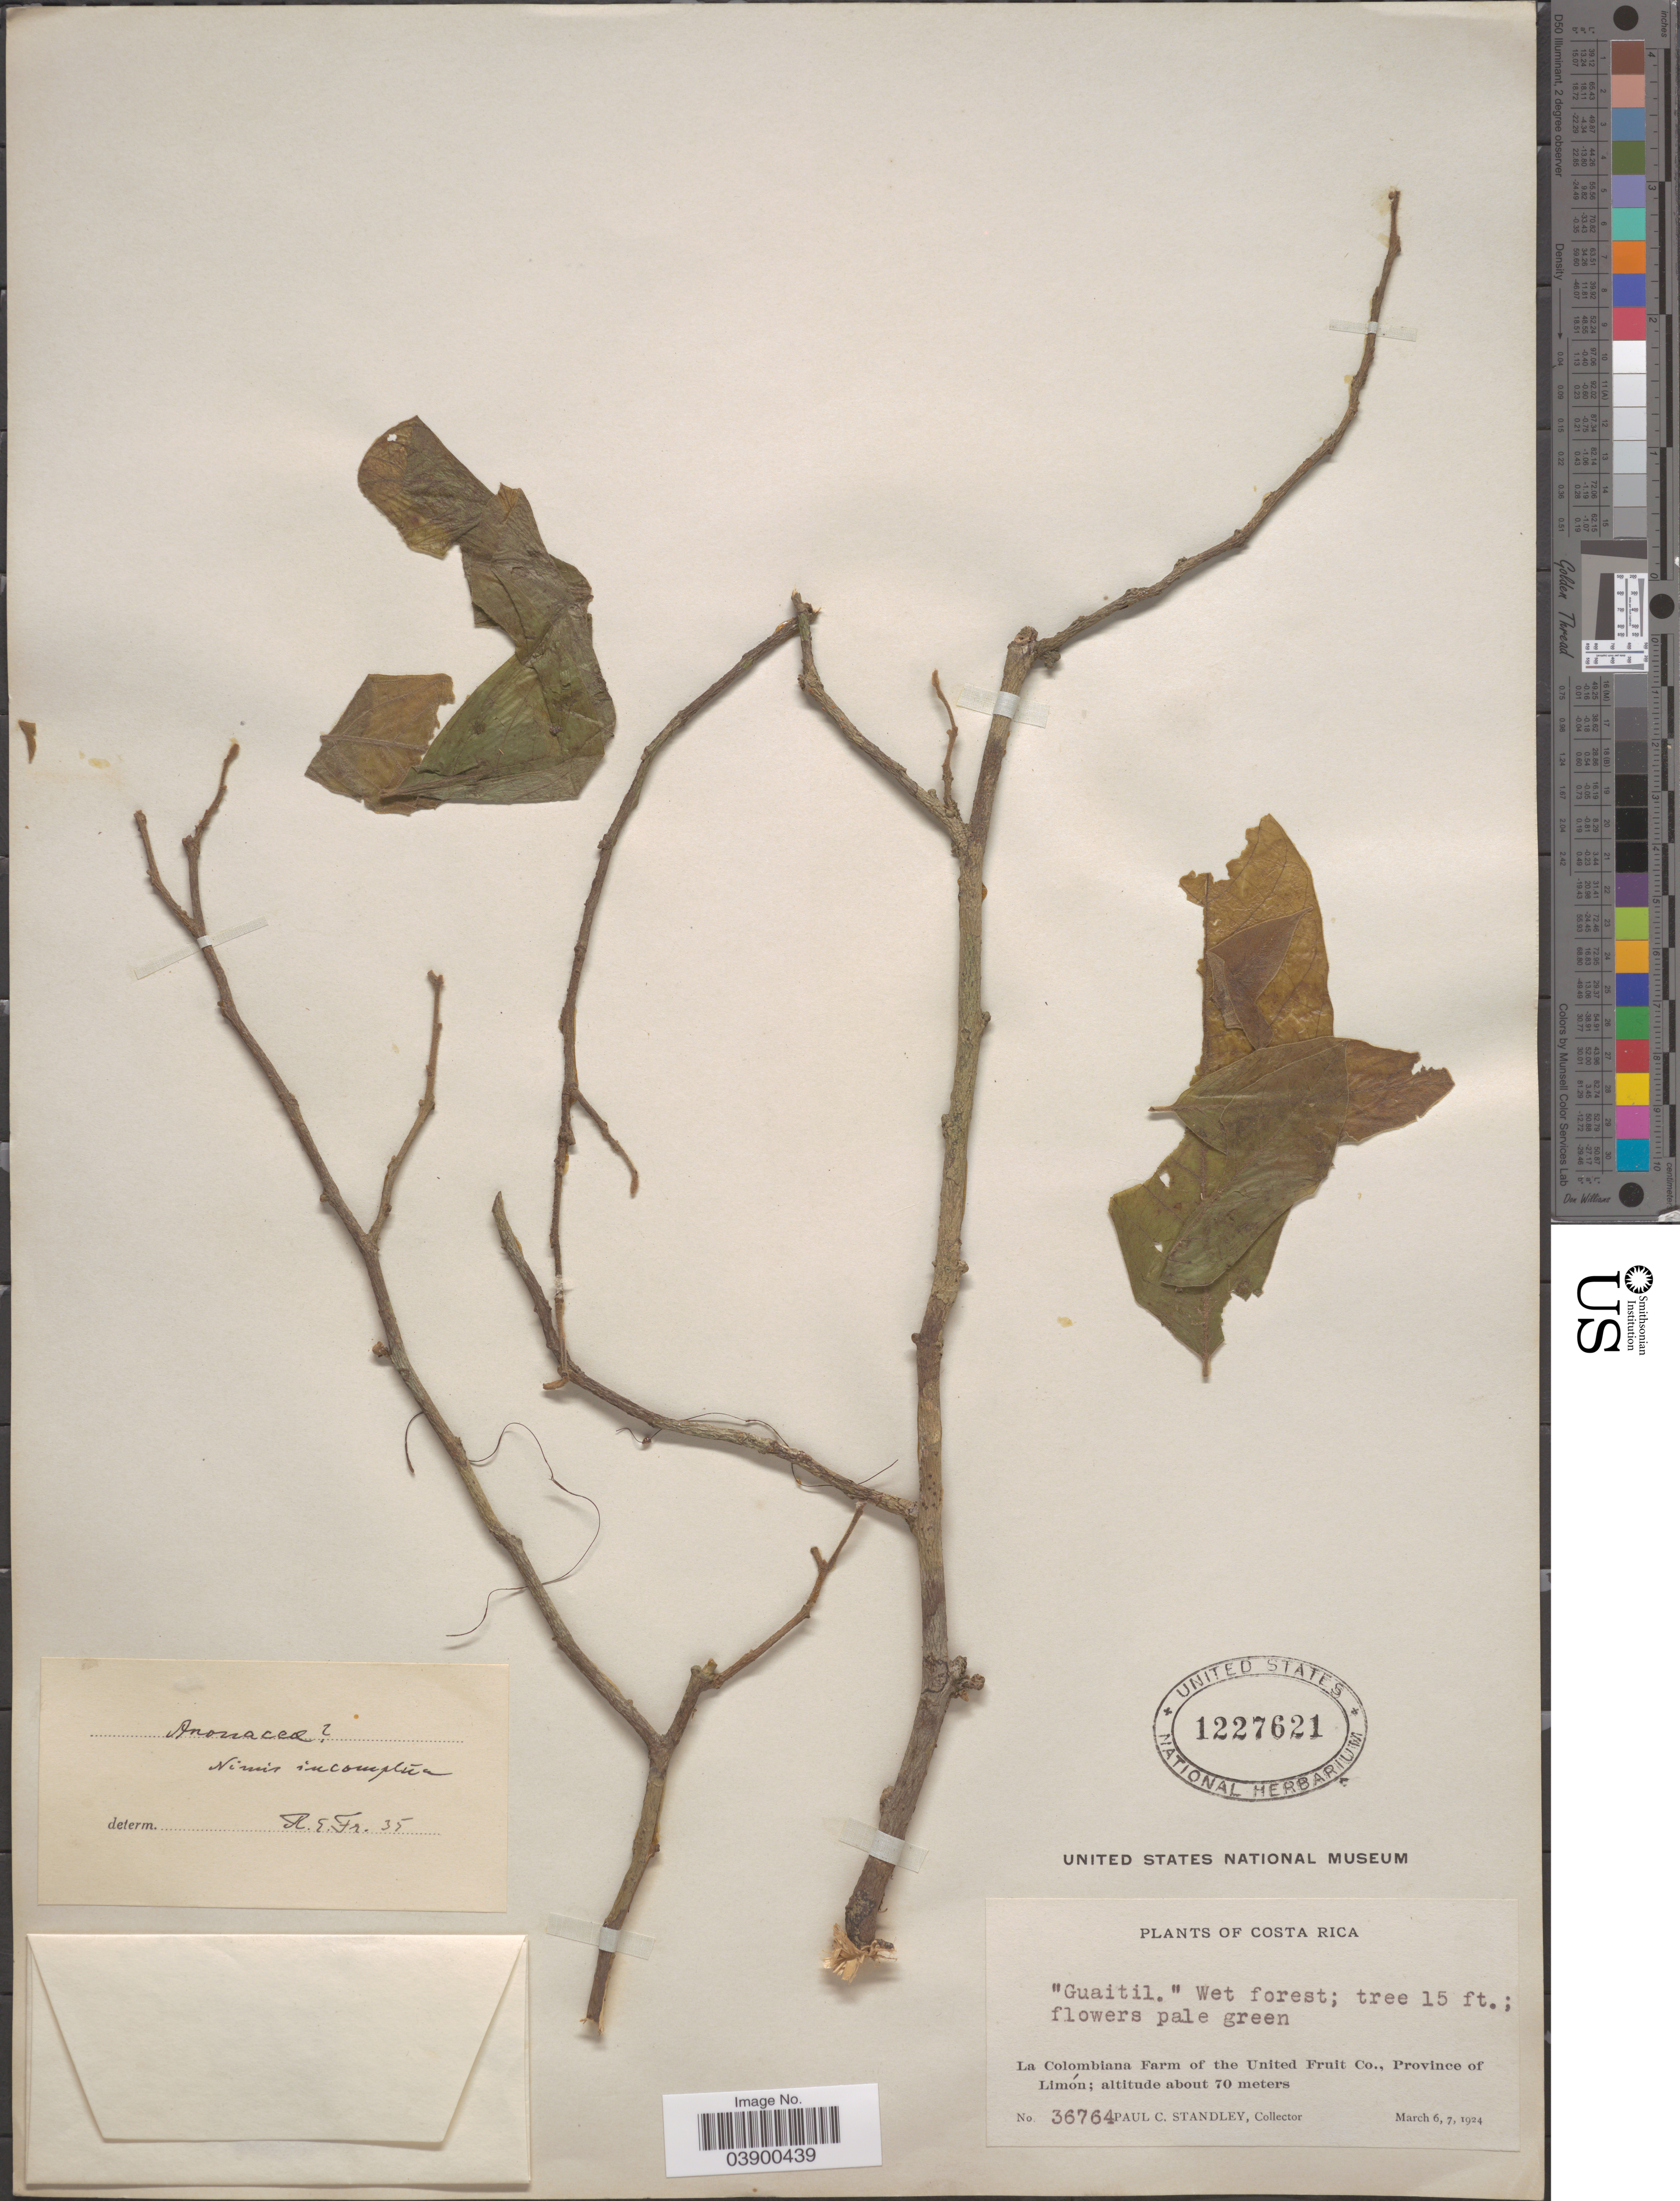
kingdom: Plantae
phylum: Tracheophyta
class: Magnoliopsida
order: Magnoliales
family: Annonaceae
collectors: P. C. Standley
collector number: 36764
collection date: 1924-03-06/1924-03-07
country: Costa Rica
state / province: Limón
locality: La Colombiana Farm of the United Fruit Co.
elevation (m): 70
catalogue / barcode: US 1227621